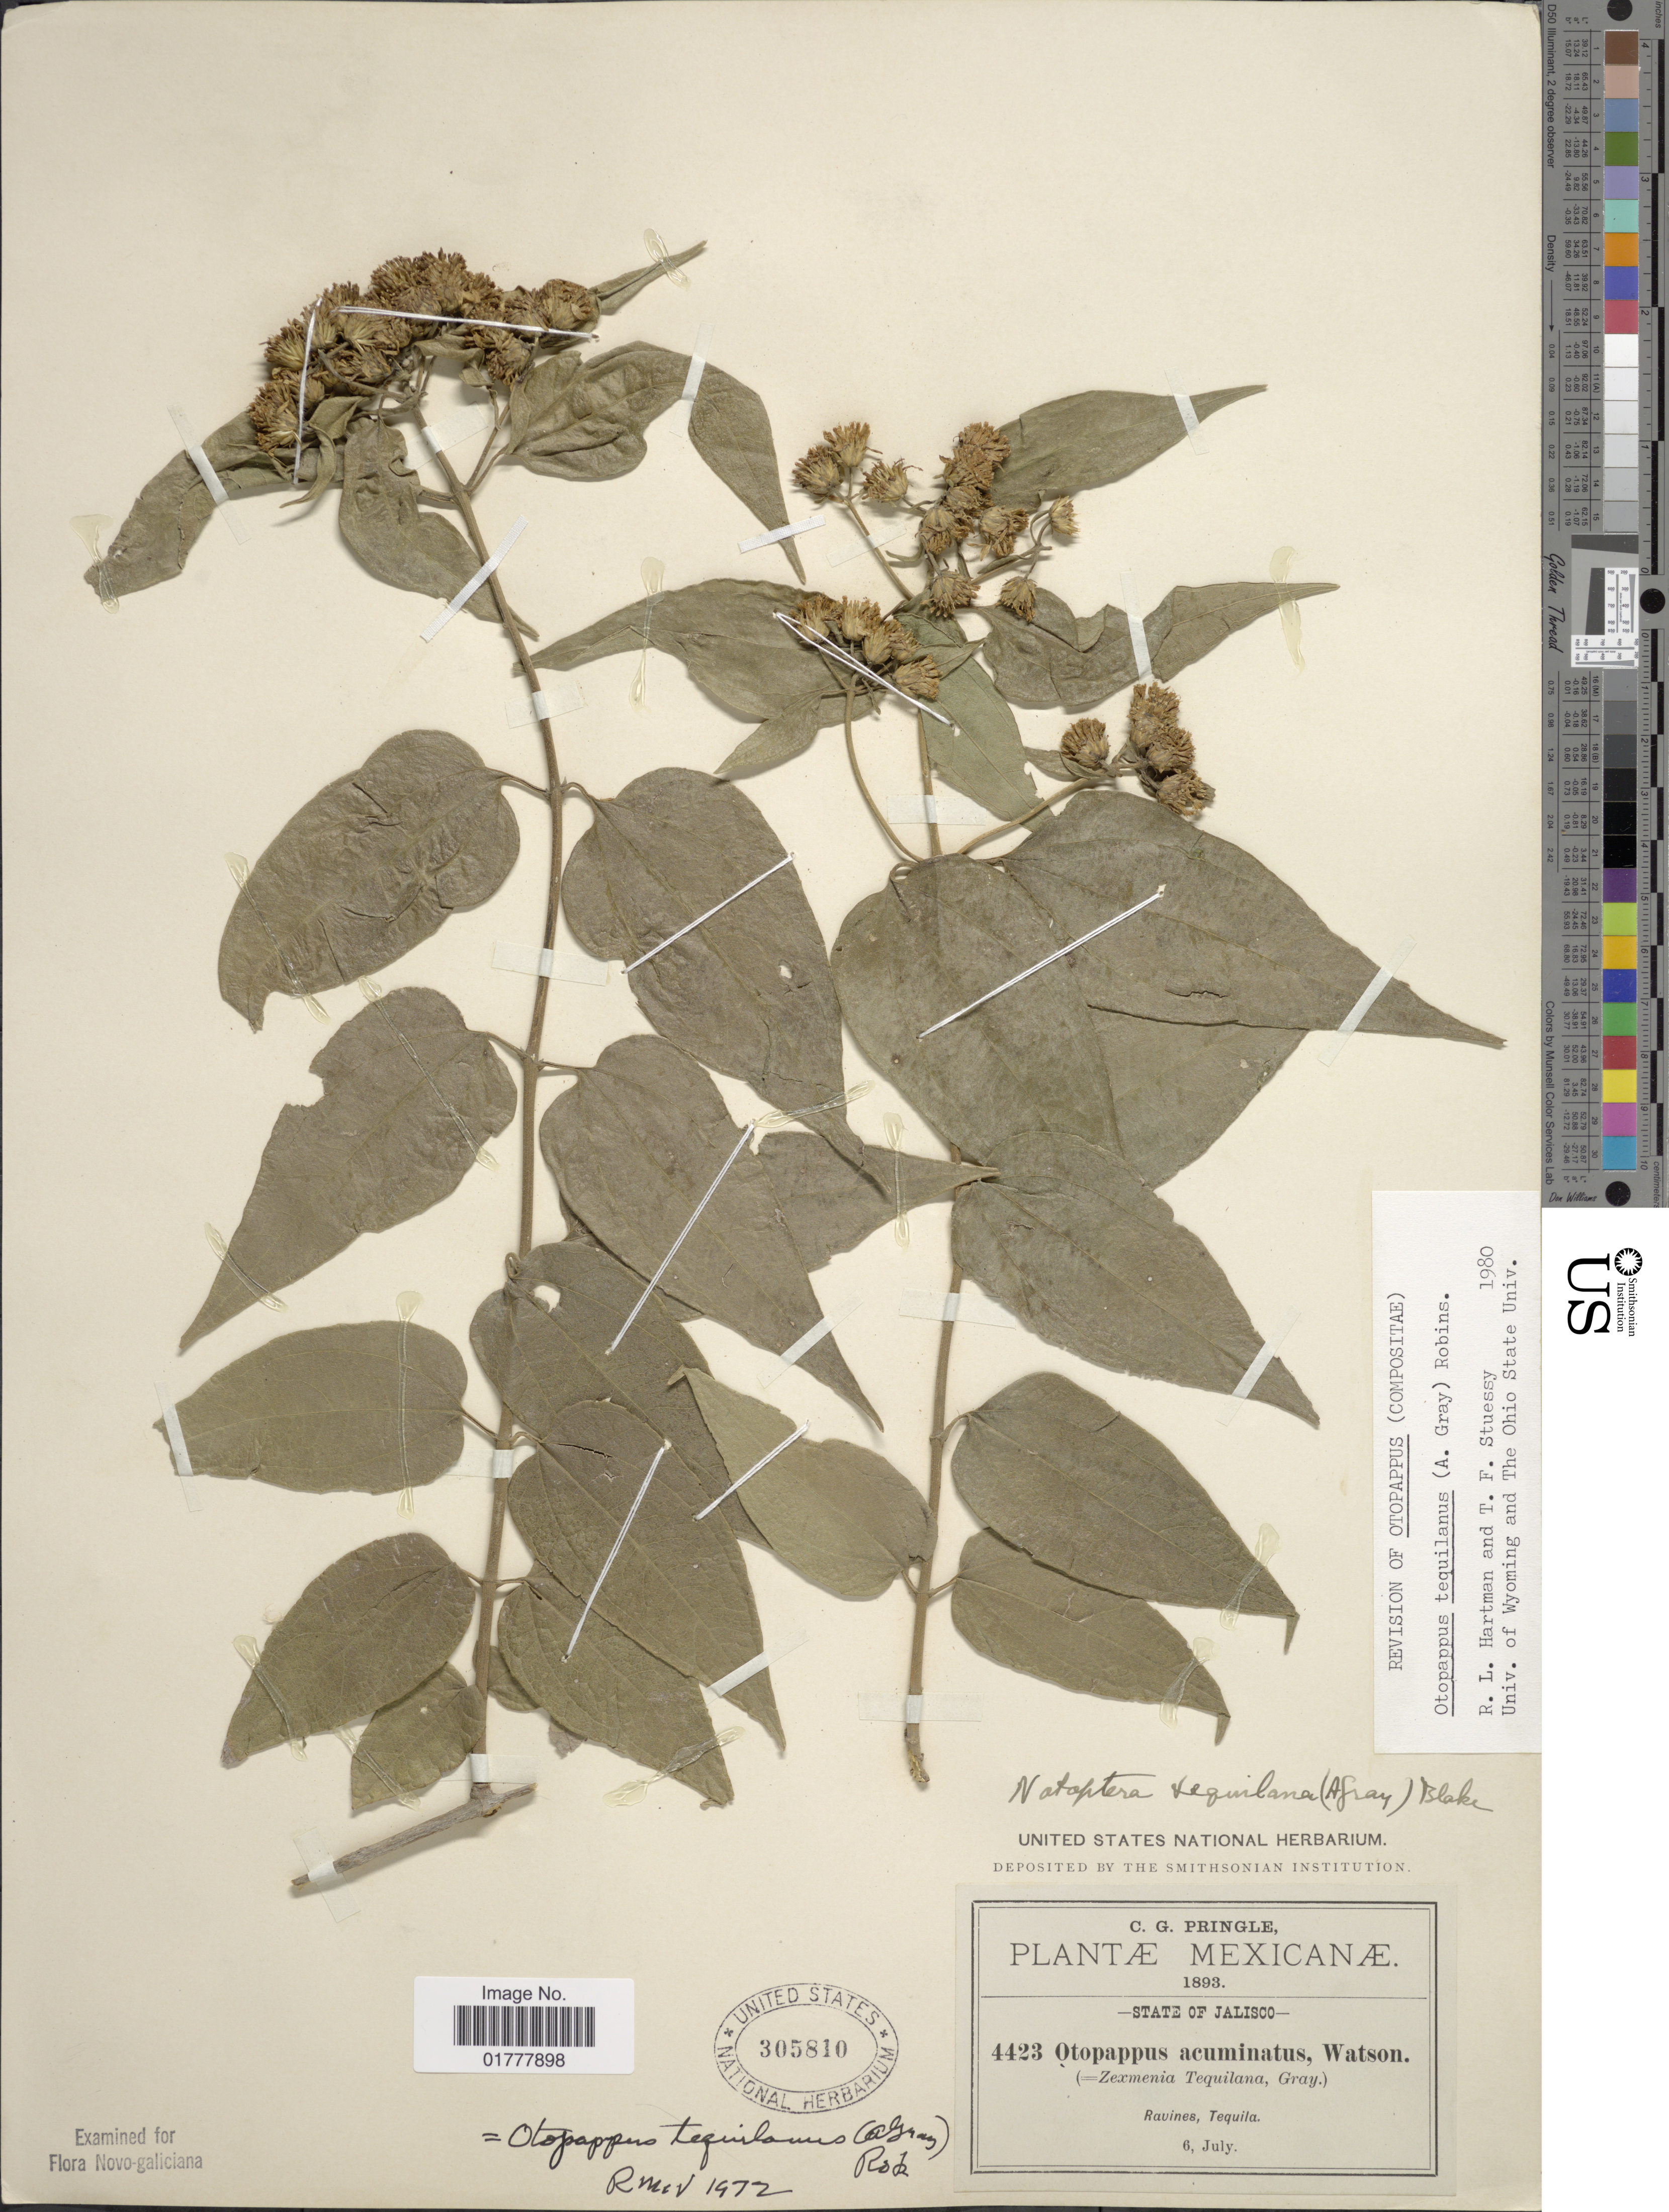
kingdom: Plantae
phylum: Tracheophyta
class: Magnoliopsida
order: Asterales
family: Asteraceae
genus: Otopappus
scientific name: Otopappus tequilanus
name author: (A. Gray) B.L. Rob.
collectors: C. G. Pringle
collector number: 4423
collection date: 1893-07-06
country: Mexico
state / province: Jalisco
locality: State of Jalisco, Ravines, Tequila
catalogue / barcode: US 305810